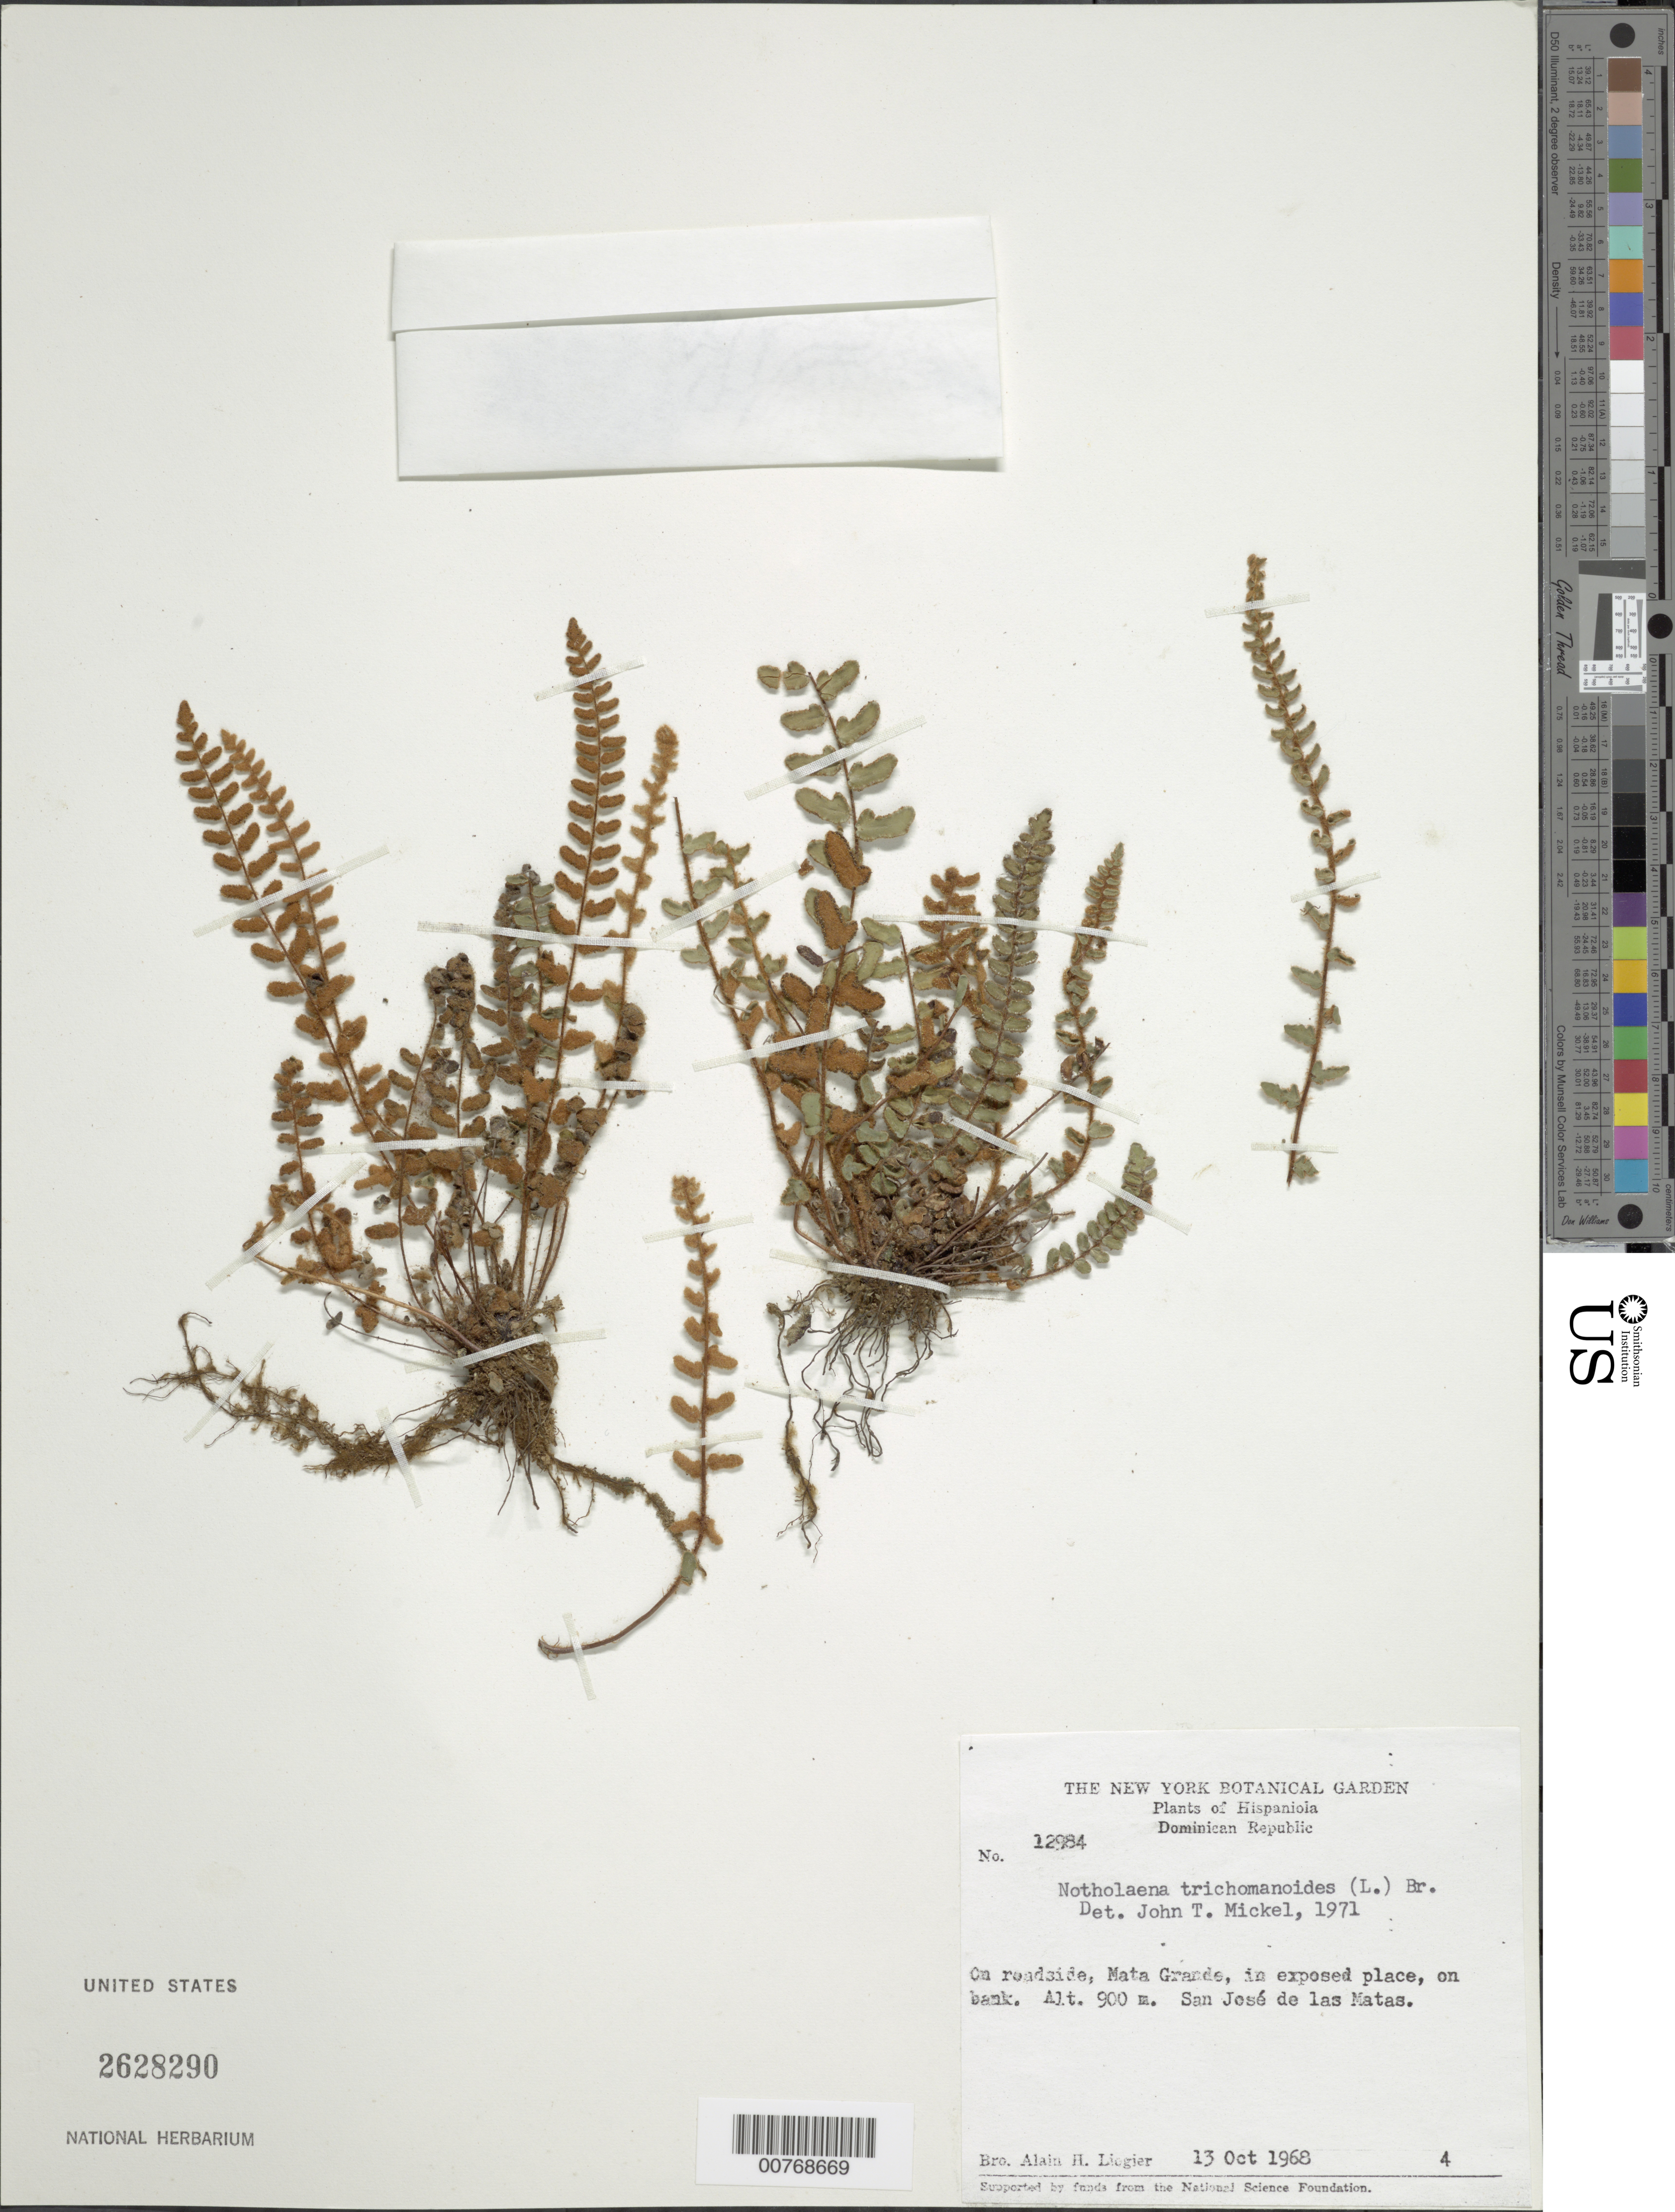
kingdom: Plantae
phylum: Tracheophyta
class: Polypodiopsida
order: Polypodiales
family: Pteridaceae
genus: Notholaena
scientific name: Notholaena trichomanoides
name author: (L.) Desv.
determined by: Mickel, J. T., (NY), New York Botanical Garden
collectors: A. H. Liogier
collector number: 12984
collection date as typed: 13 Oct 1968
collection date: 1968-10-13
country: Dominican Republic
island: Hispaniola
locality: Mata Grande, San José de las Matas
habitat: Roadside, exposed places, on bank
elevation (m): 900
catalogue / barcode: US 2628290